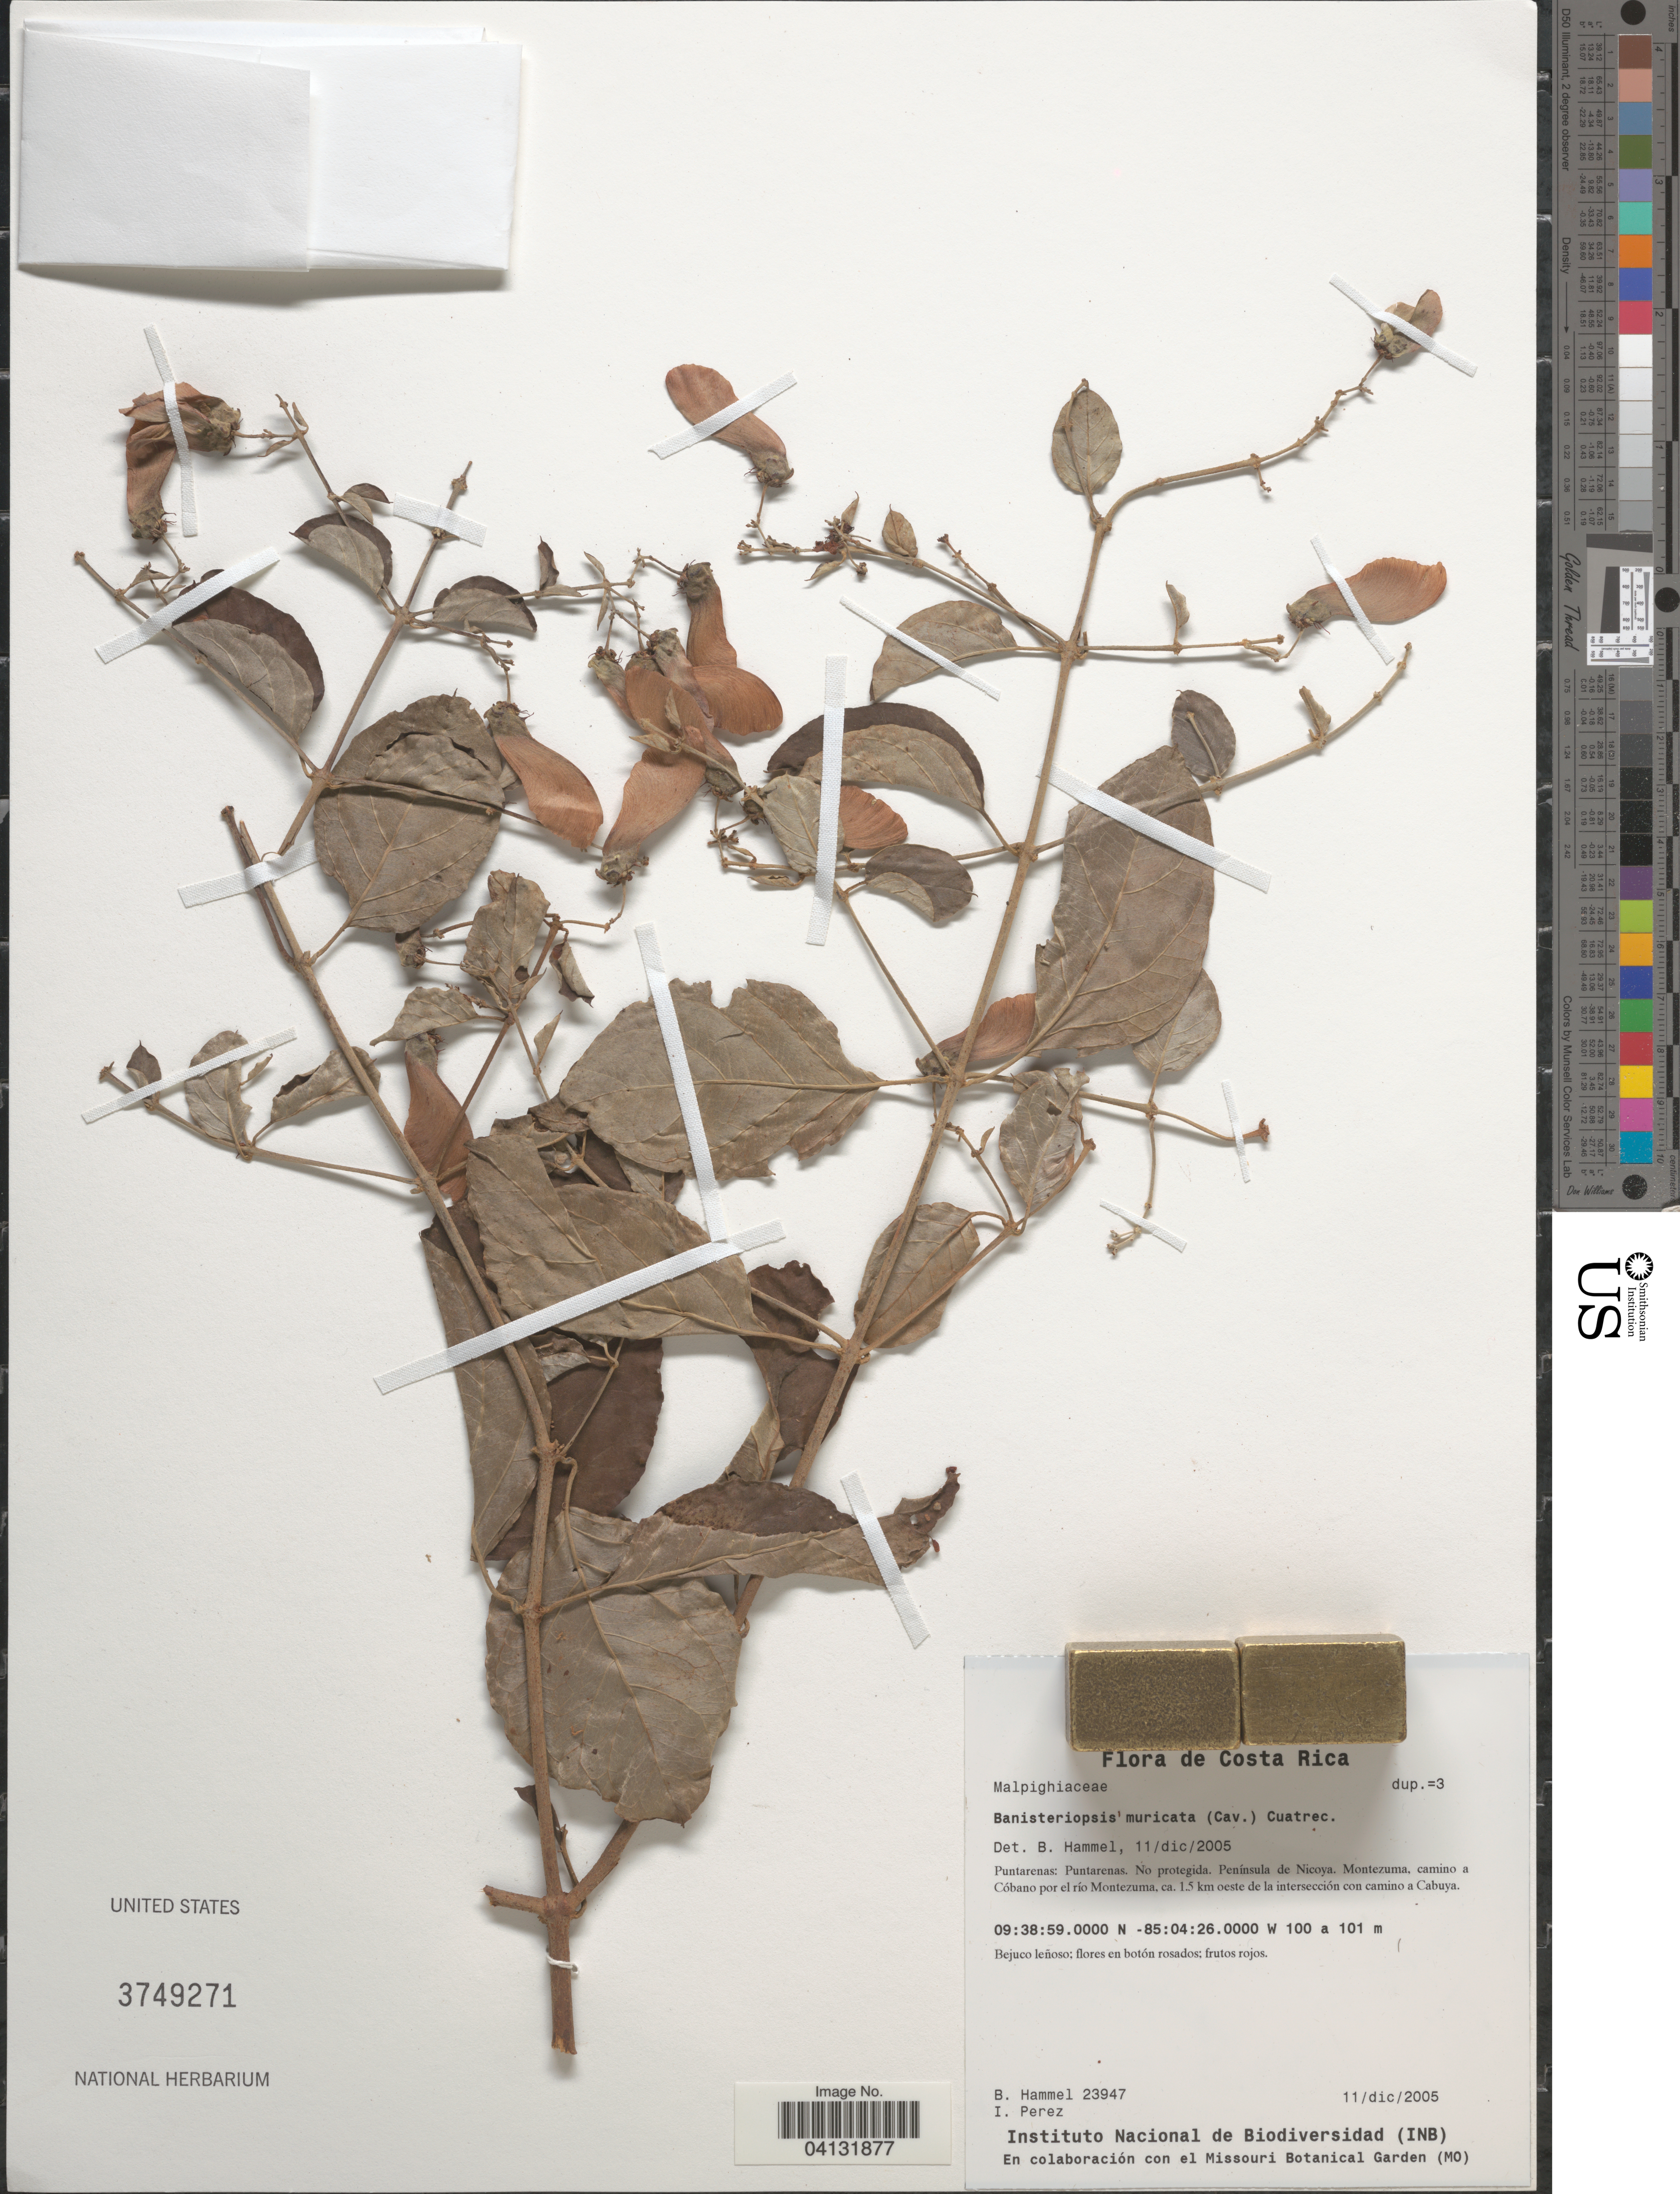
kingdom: Plantae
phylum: Tracheophyta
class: Magnoliopsida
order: Malpighiales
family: Malpighiaceae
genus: Banisteriopsis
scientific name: Banisteriopsis muricata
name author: (Cav.) Cuatrec.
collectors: B. Hammel & I. Pérez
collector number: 23947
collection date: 2005-12-11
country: Costa Rica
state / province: Puntarenas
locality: Puntarenas. No protegida. Península de Nicoya. Montezuma, camino a Cóbano por el río Montezuma, ca. 1.5 km oeste de la intersección con camino a Cabuya.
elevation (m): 100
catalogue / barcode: US 3749271